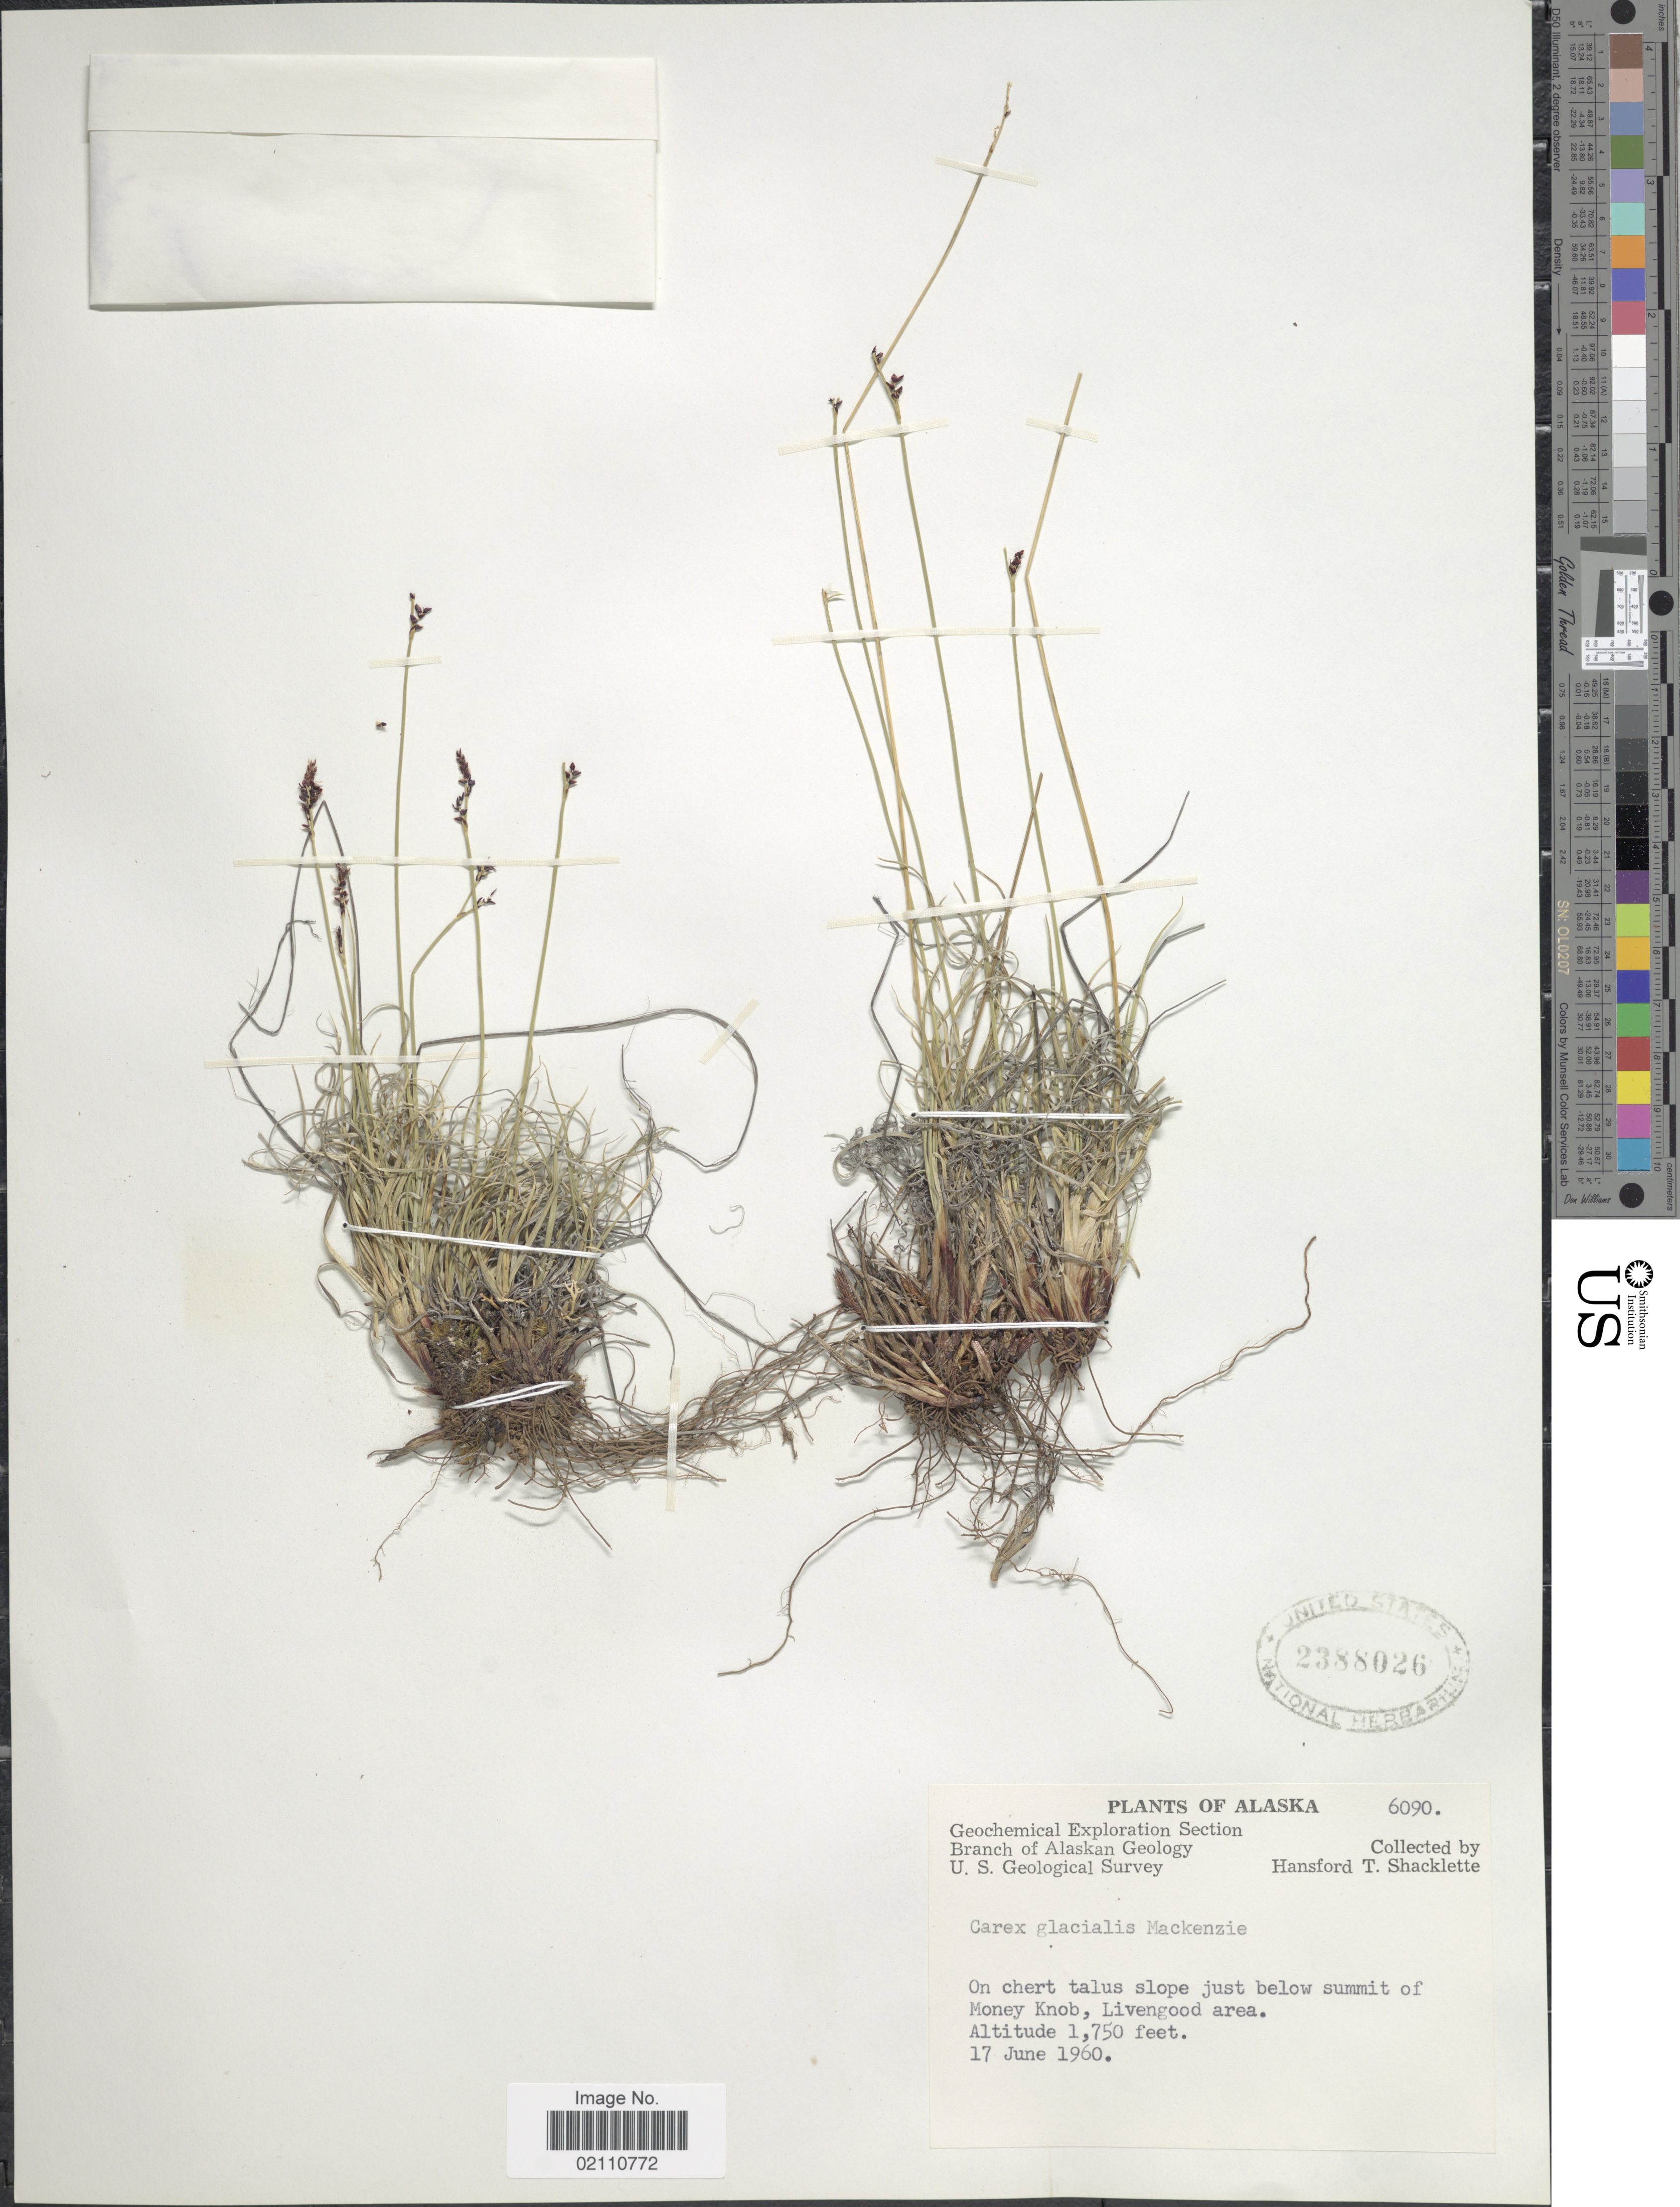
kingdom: Plantae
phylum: Tracheophyta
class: Liliopsida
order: Poales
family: Cyperaceae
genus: Carex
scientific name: Carex glacialis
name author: Mack.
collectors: H. Shacklette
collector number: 6090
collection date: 1960-06-17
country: United States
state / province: Alaska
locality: On chert talus slope just below summit of Money Knob, Livengood area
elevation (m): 533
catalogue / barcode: US 2388026